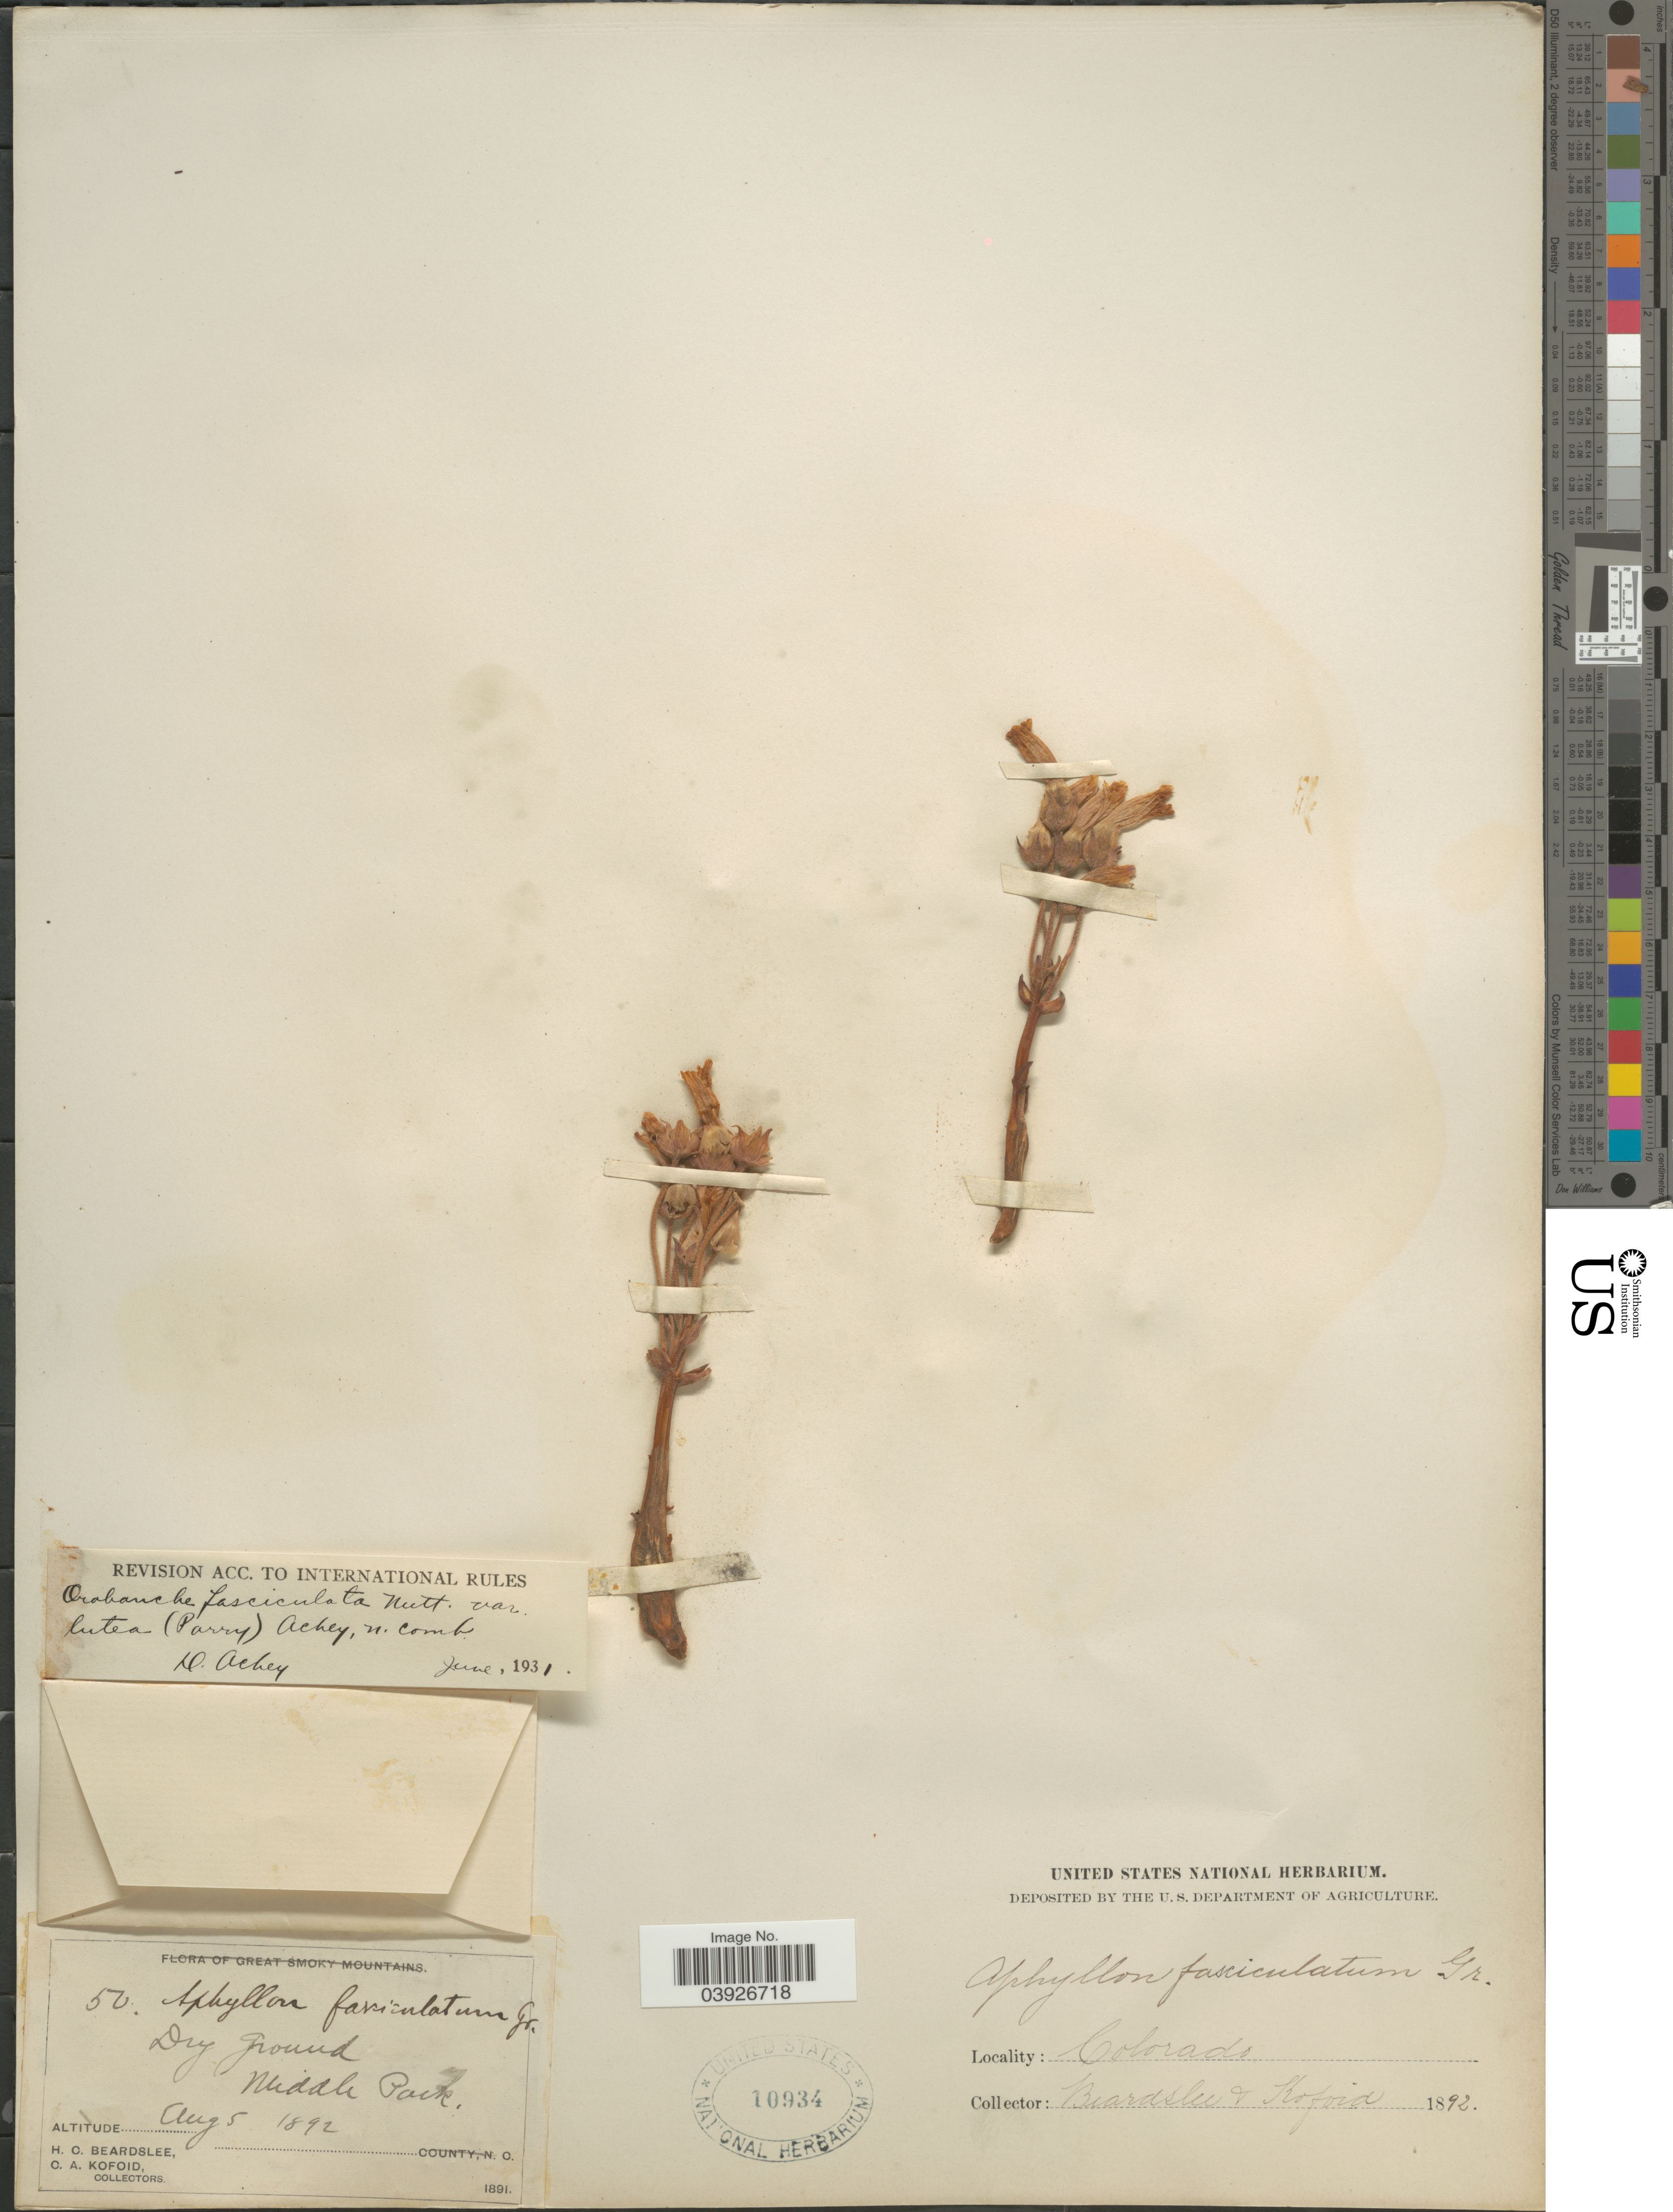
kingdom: Plantae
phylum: Tracheophyta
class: Magnoliopsida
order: Lamiales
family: Orobanchaceae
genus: Aphyllon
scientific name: Aphyllon fasciculatum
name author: (Nutt.) Torr. & A. Gray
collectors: H. Beardslee & C. Kofoid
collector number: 50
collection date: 1892-08-05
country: United States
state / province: Colorado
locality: Middle Park.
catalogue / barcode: US 10934